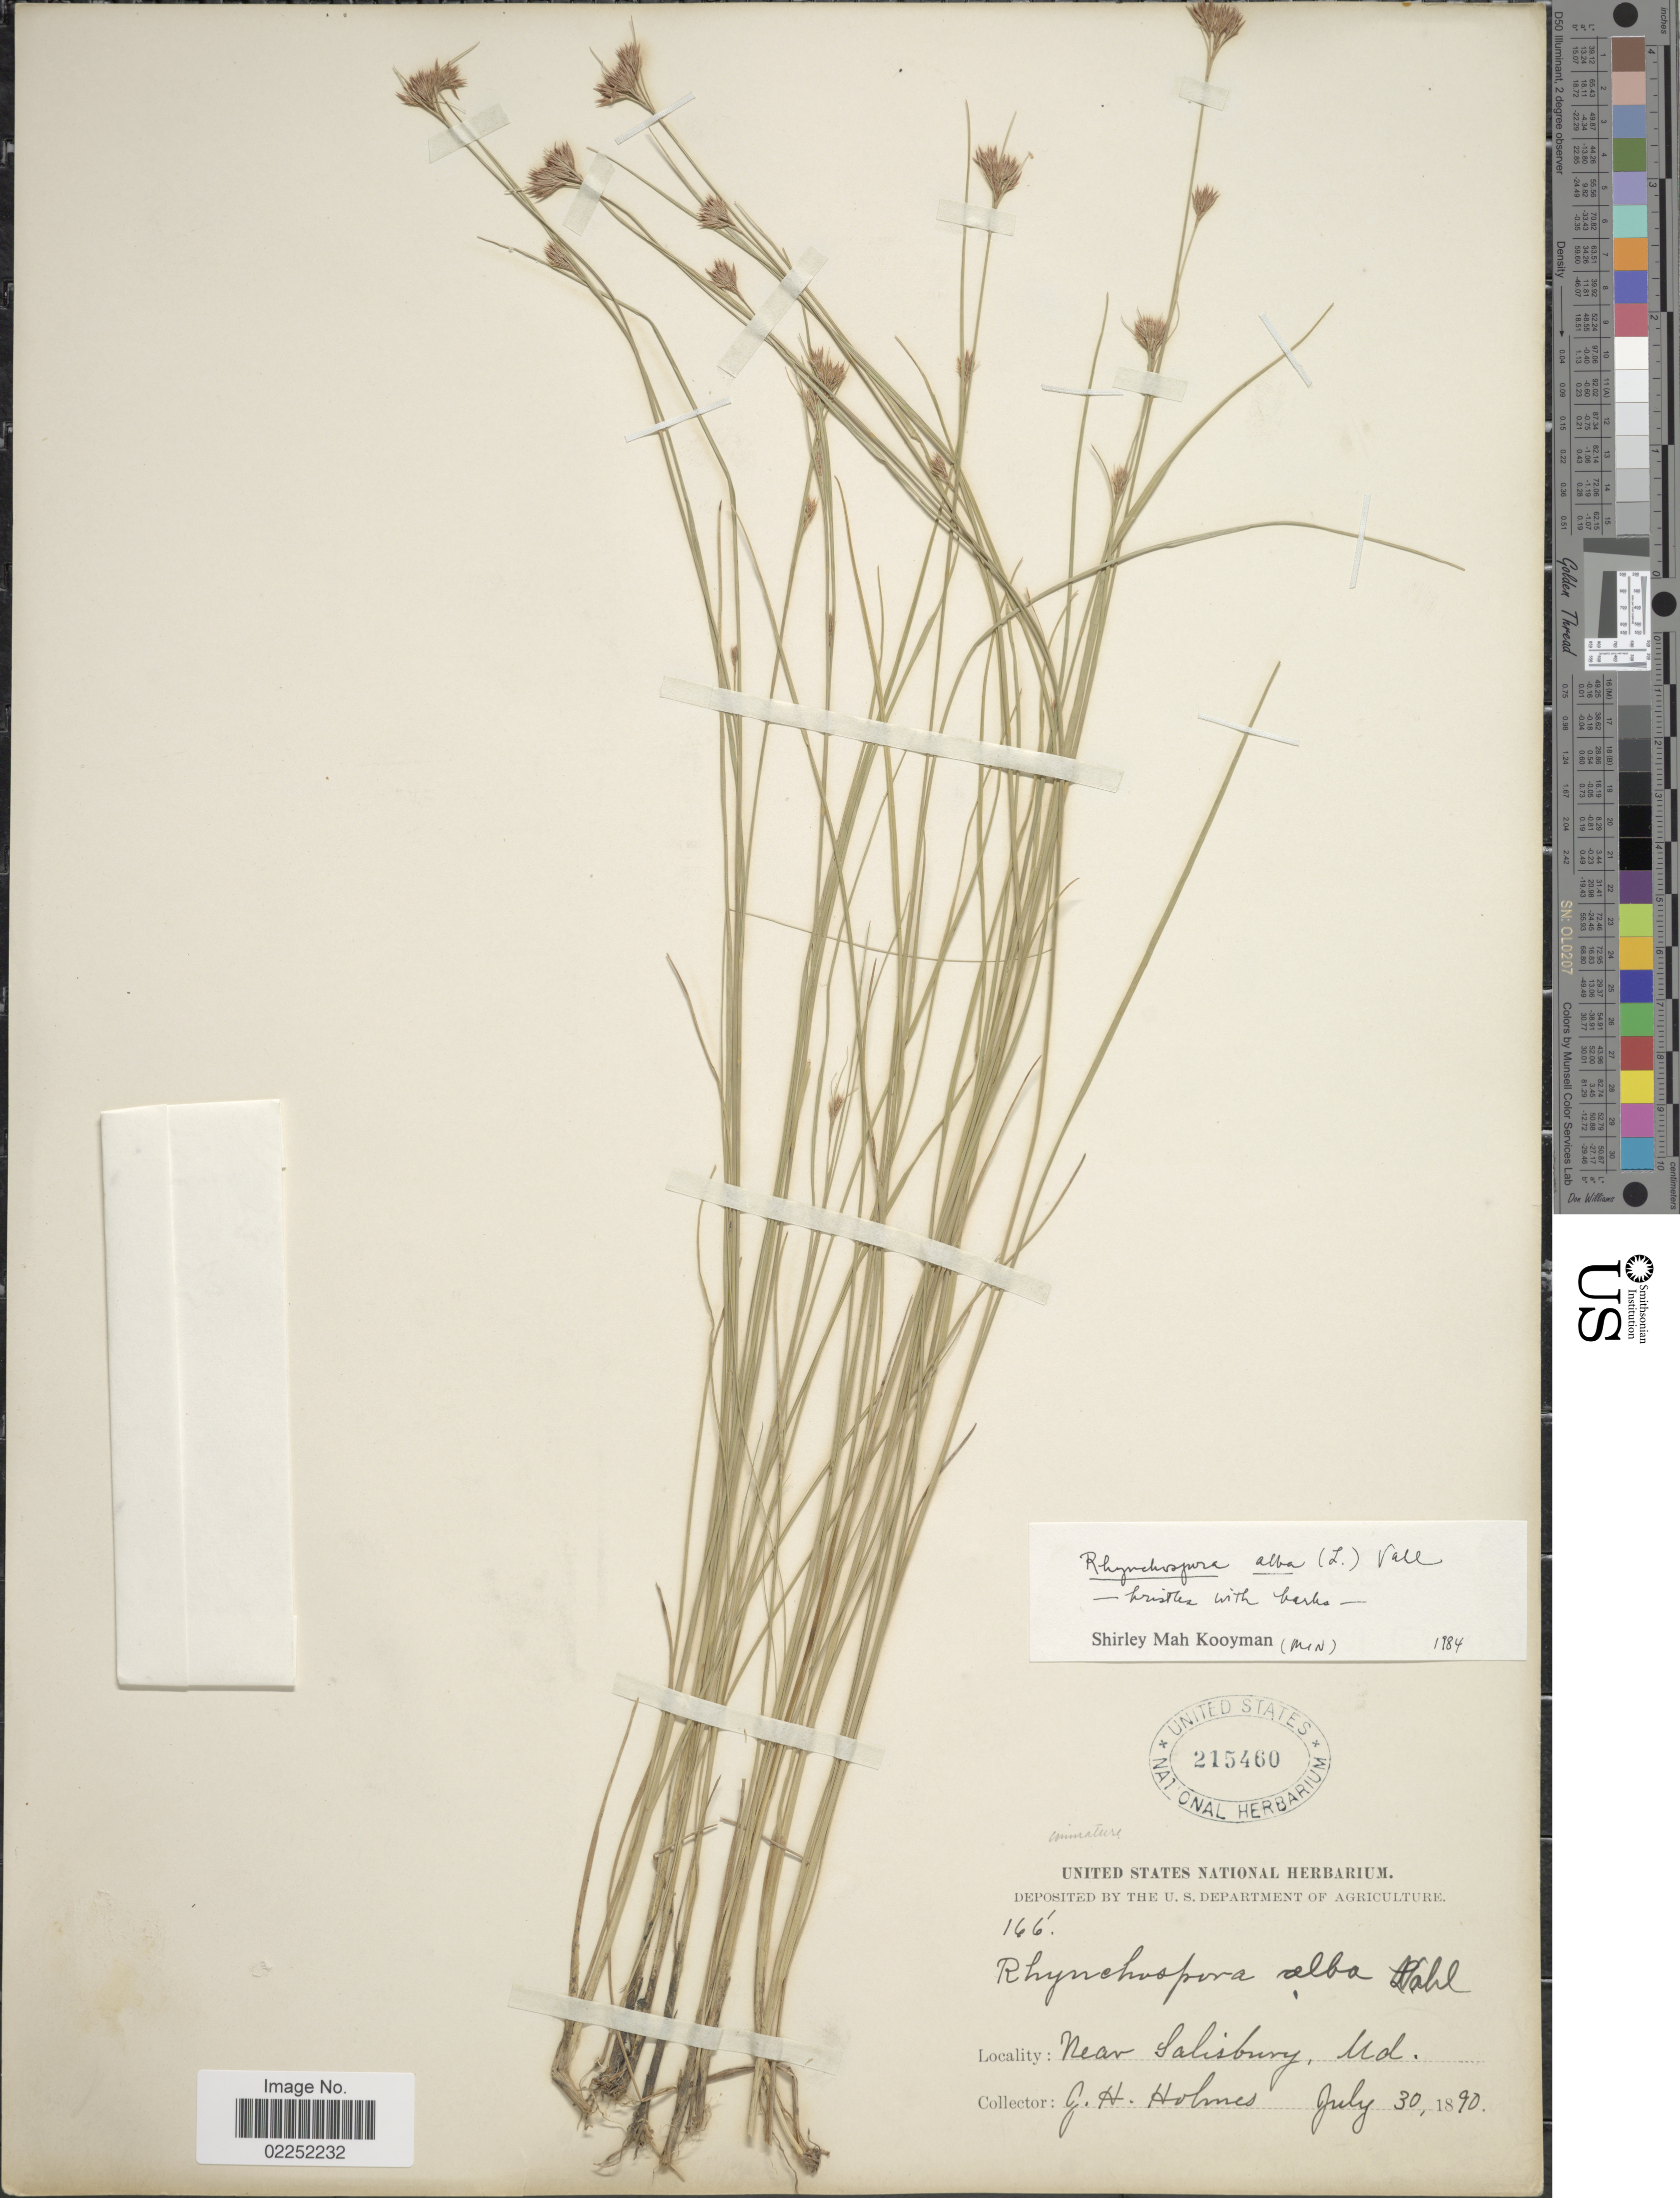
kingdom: Plantae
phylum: Tracheophyta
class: Liliopsida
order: Poales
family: Cyperaceae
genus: Rhynchospora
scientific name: Rhynchospora alba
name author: (L.) Vahl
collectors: J. Holmes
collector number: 166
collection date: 1890-07-30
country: United States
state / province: Maryland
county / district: Wicomico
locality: Near Salisburg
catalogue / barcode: US 215460